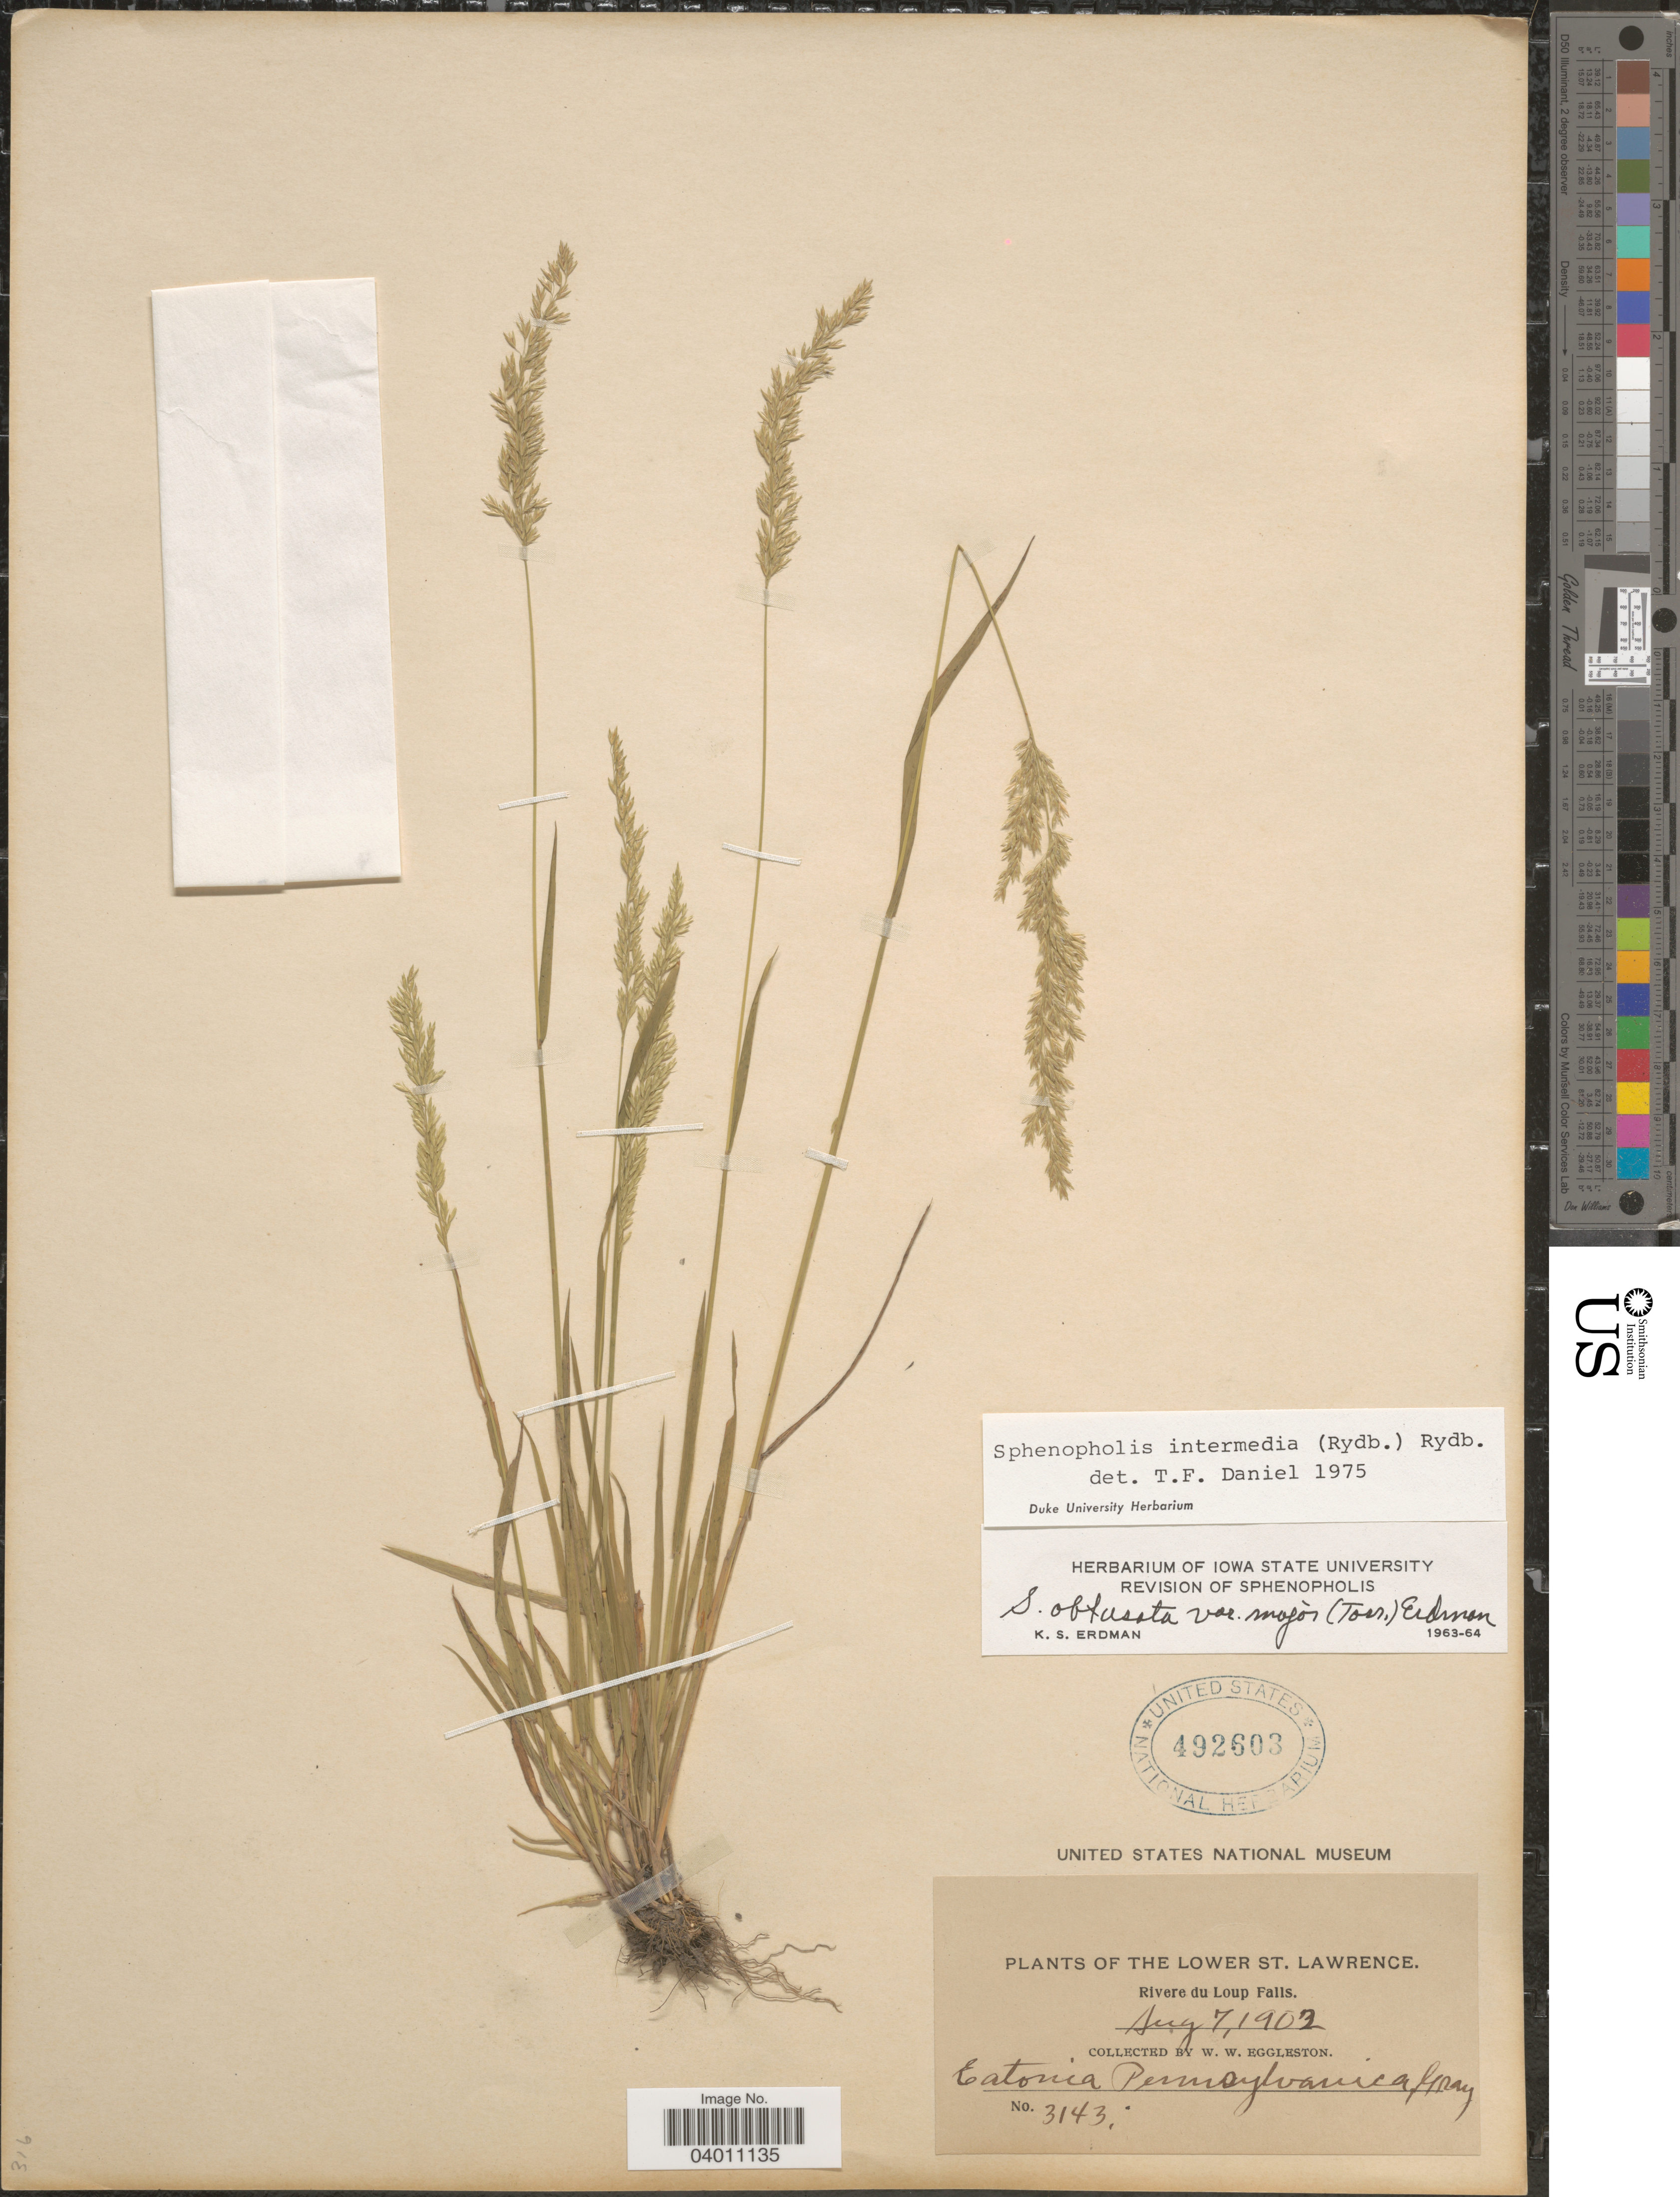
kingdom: Plantae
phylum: Tracheophyta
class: Liliopsida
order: Poales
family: Poaceae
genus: Sphenopholis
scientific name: Sphenopholis intermedia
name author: (Rydb.) Rydb.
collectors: W. W. Eggleston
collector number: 3143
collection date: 1902-08-07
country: Canada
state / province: Quebec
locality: The Lower St. Lawrence. Rivere du Loup Falls.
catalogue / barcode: US 492603